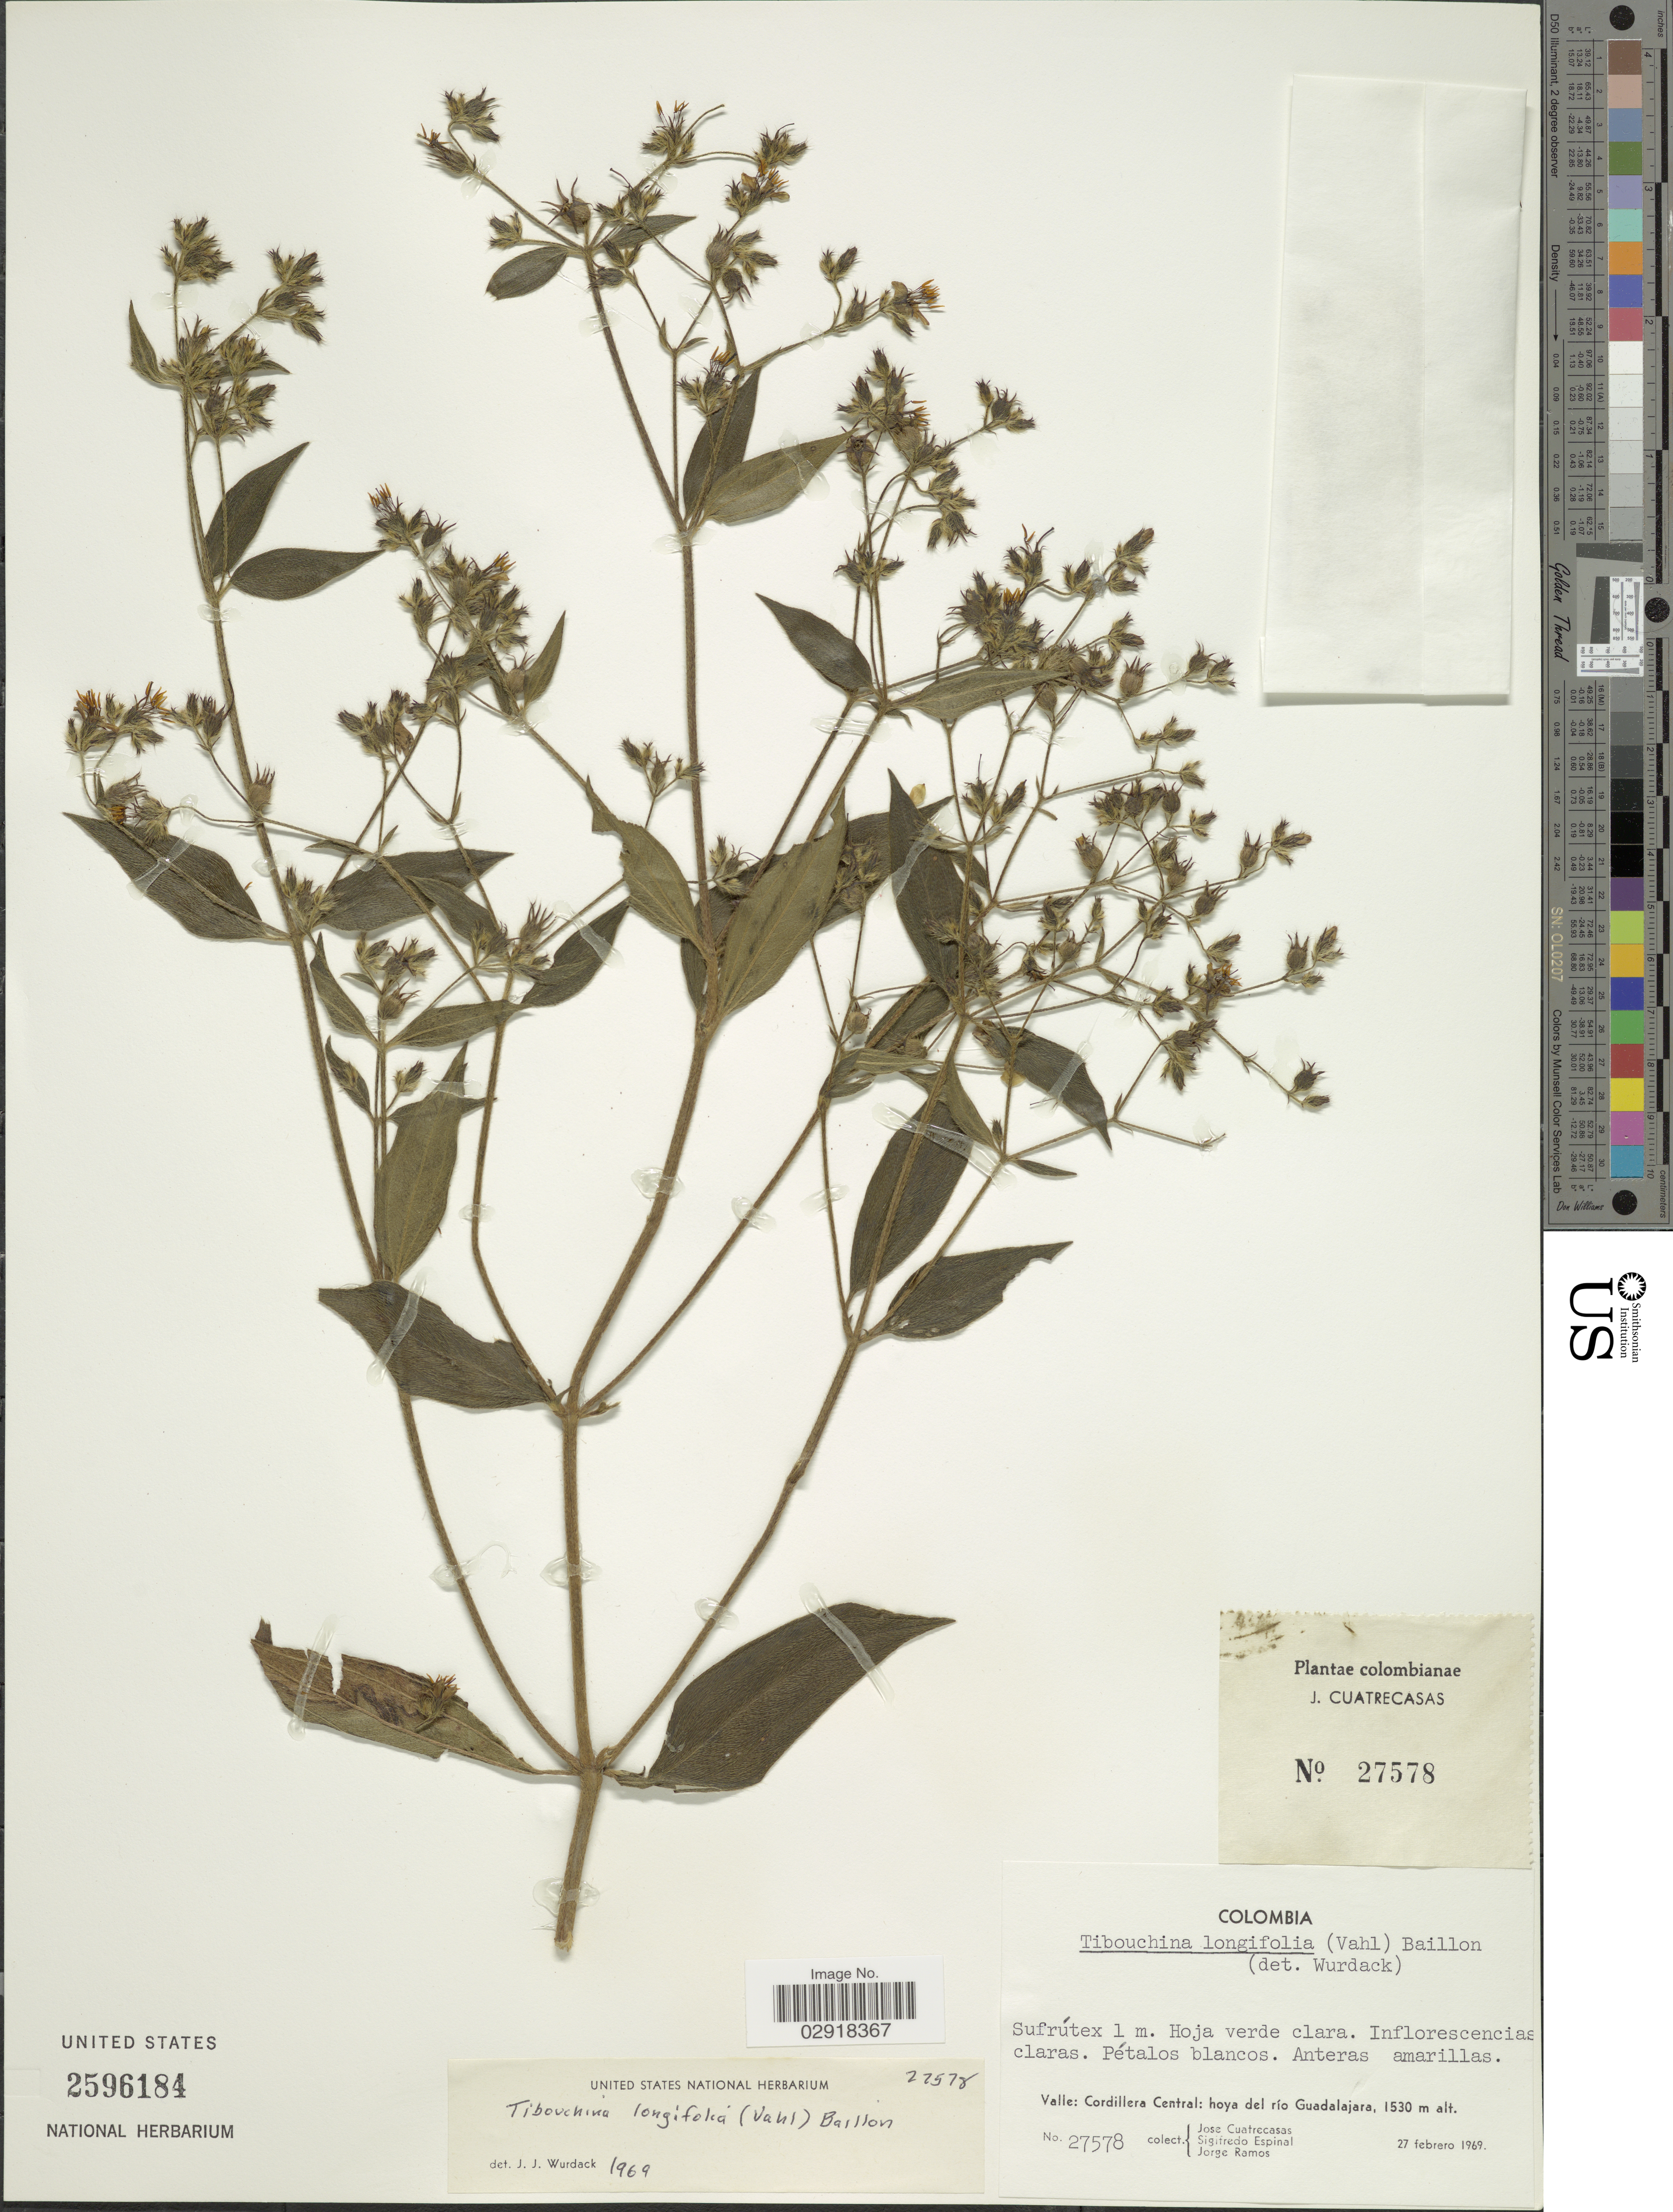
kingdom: Plantae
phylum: Tracheophyta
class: Magnoliopsida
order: Myrtales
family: Melastomataceae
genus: Chaetogastra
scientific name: Chaetogastra longifolia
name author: (Vahl) DC.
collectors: J. Cuatrecasas, S. Espinal & J. Ramos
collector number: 27578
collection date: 1969-02-27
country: Colombia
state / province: Valle del Cauca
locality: Valle, Cordillera Central, hoya del río Guadalajara.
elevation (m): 1530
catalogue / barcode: US 2596184